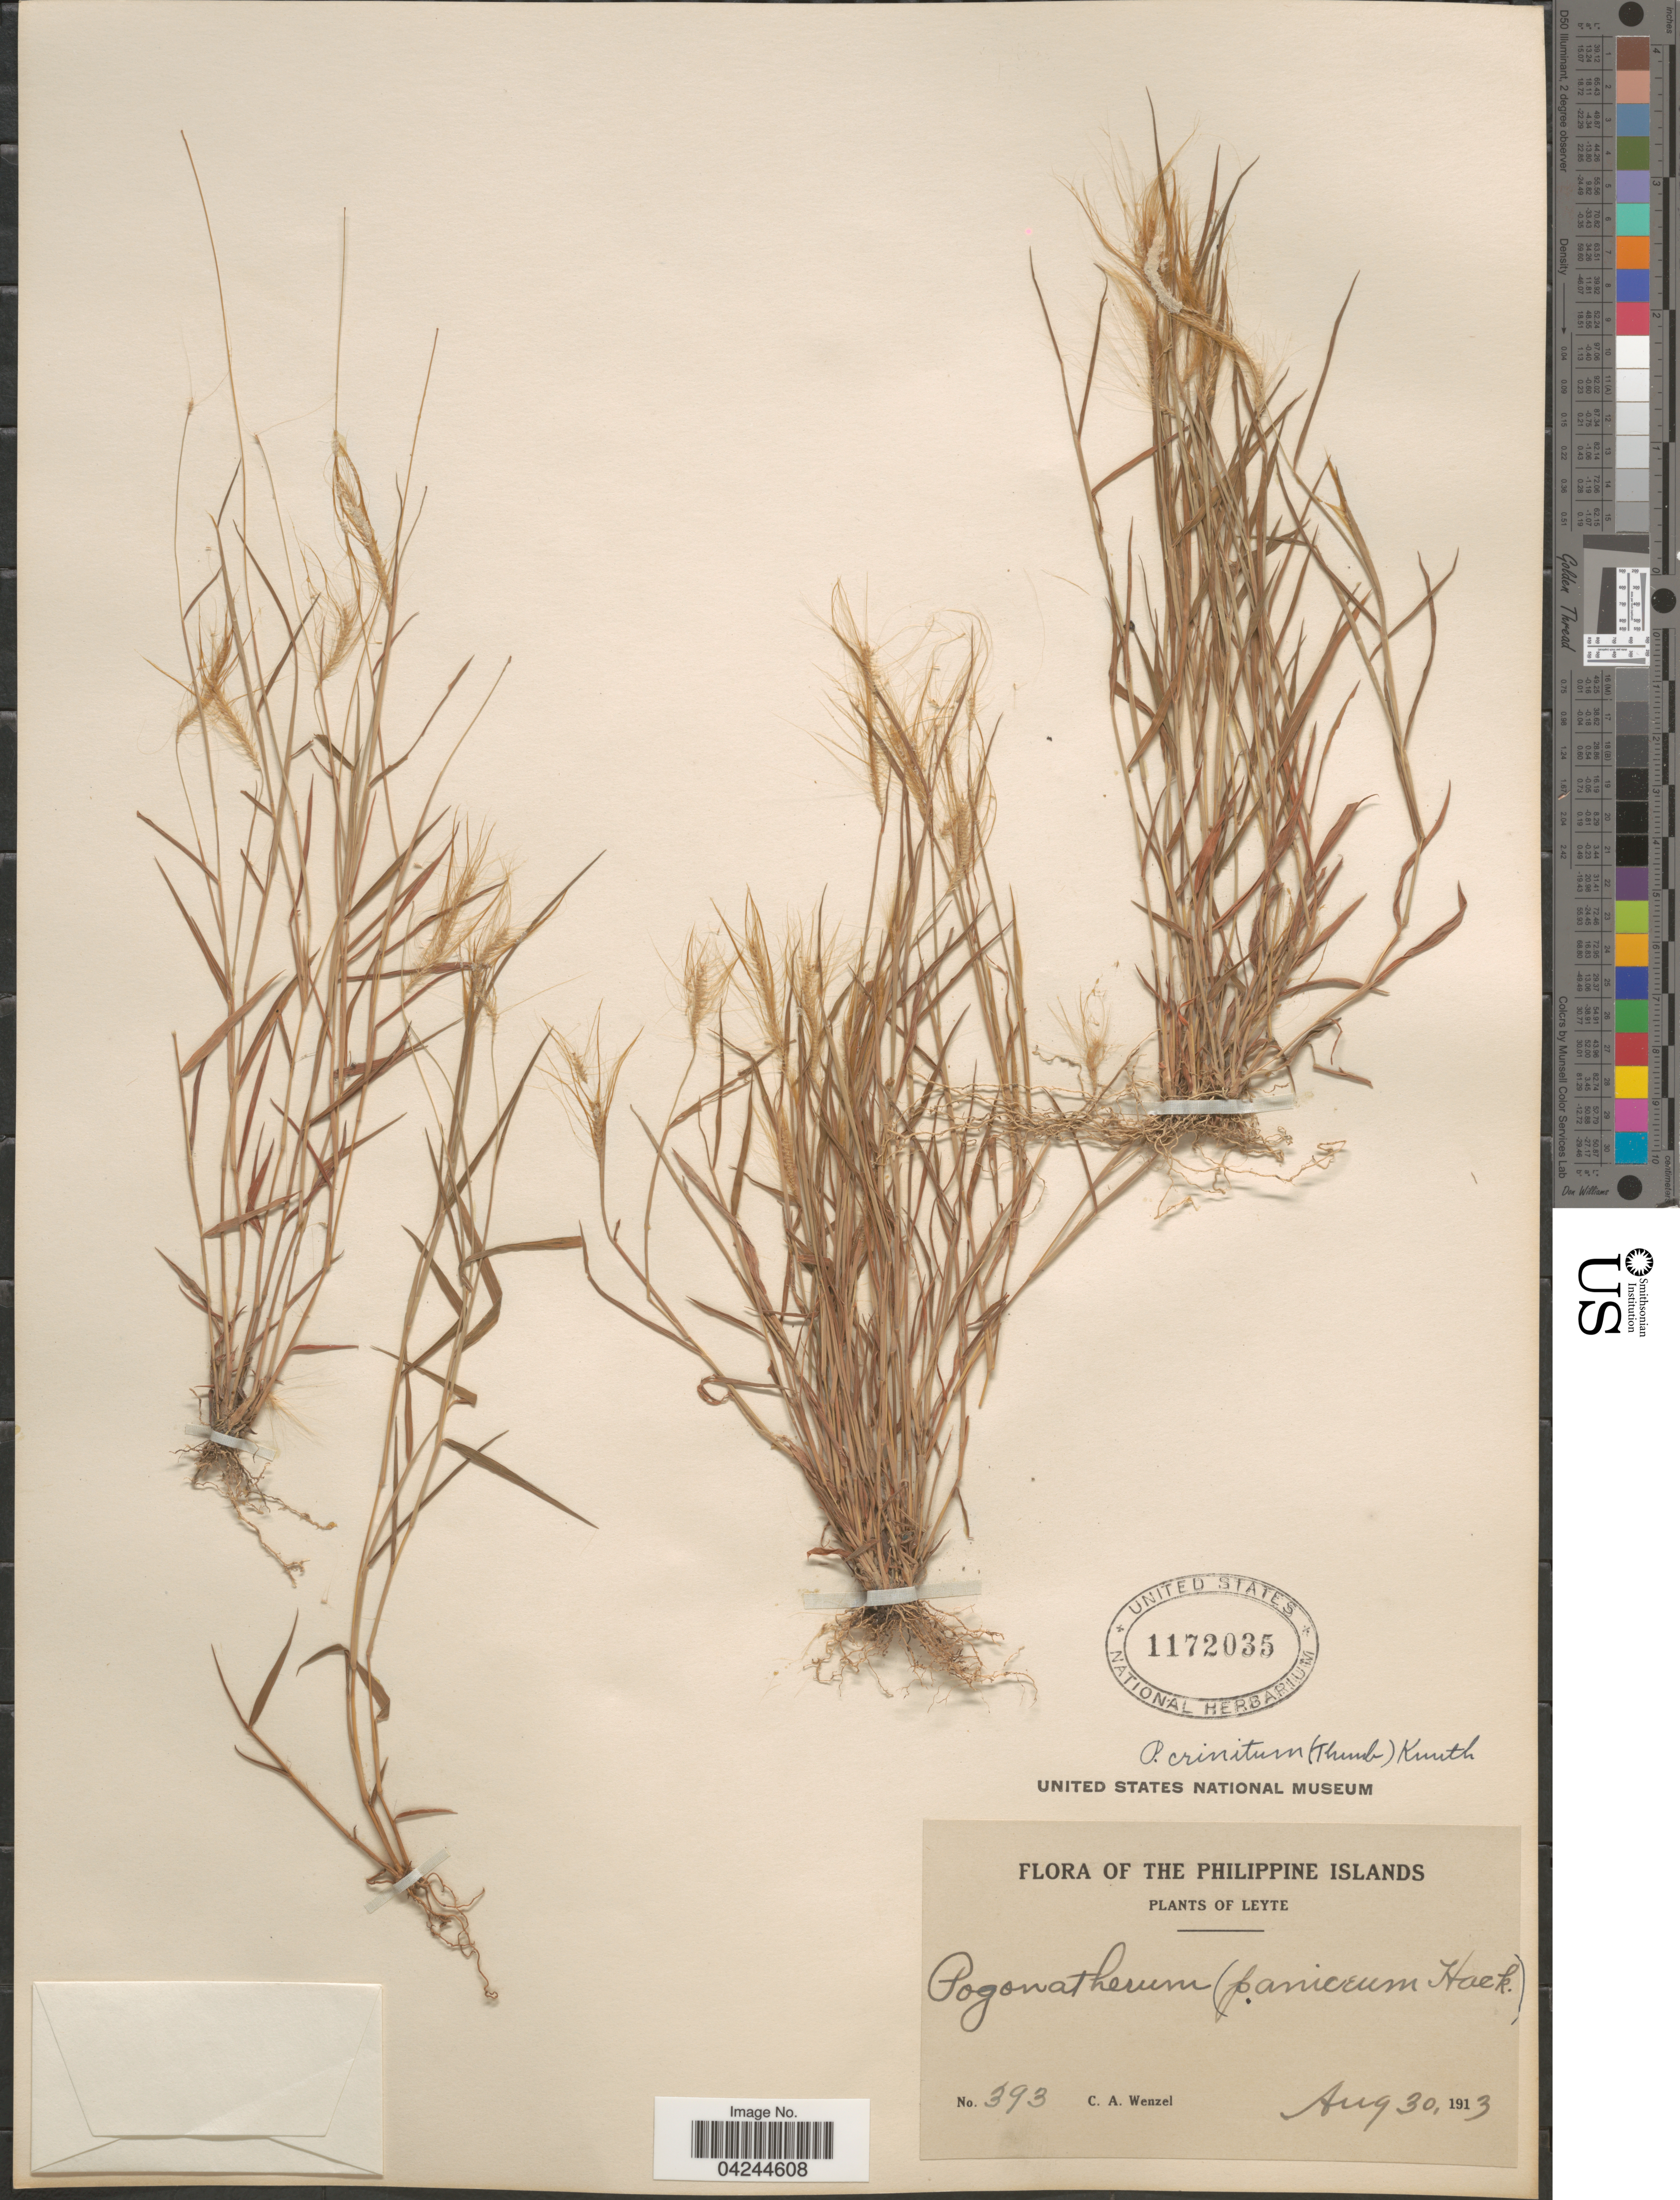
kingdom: Plantae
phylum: Tracheophyta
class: Liliopsida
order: Poales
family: Poaceae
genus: Pogonatherum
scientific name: Pogonatherum crinitum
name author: (Thunb.) Kunth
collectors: C. Wenzel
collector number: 393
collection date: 1913-08-30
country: Philippines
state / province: Eastern Visayas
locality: Philippine Islands. Leyte.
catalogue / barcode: US 1172035